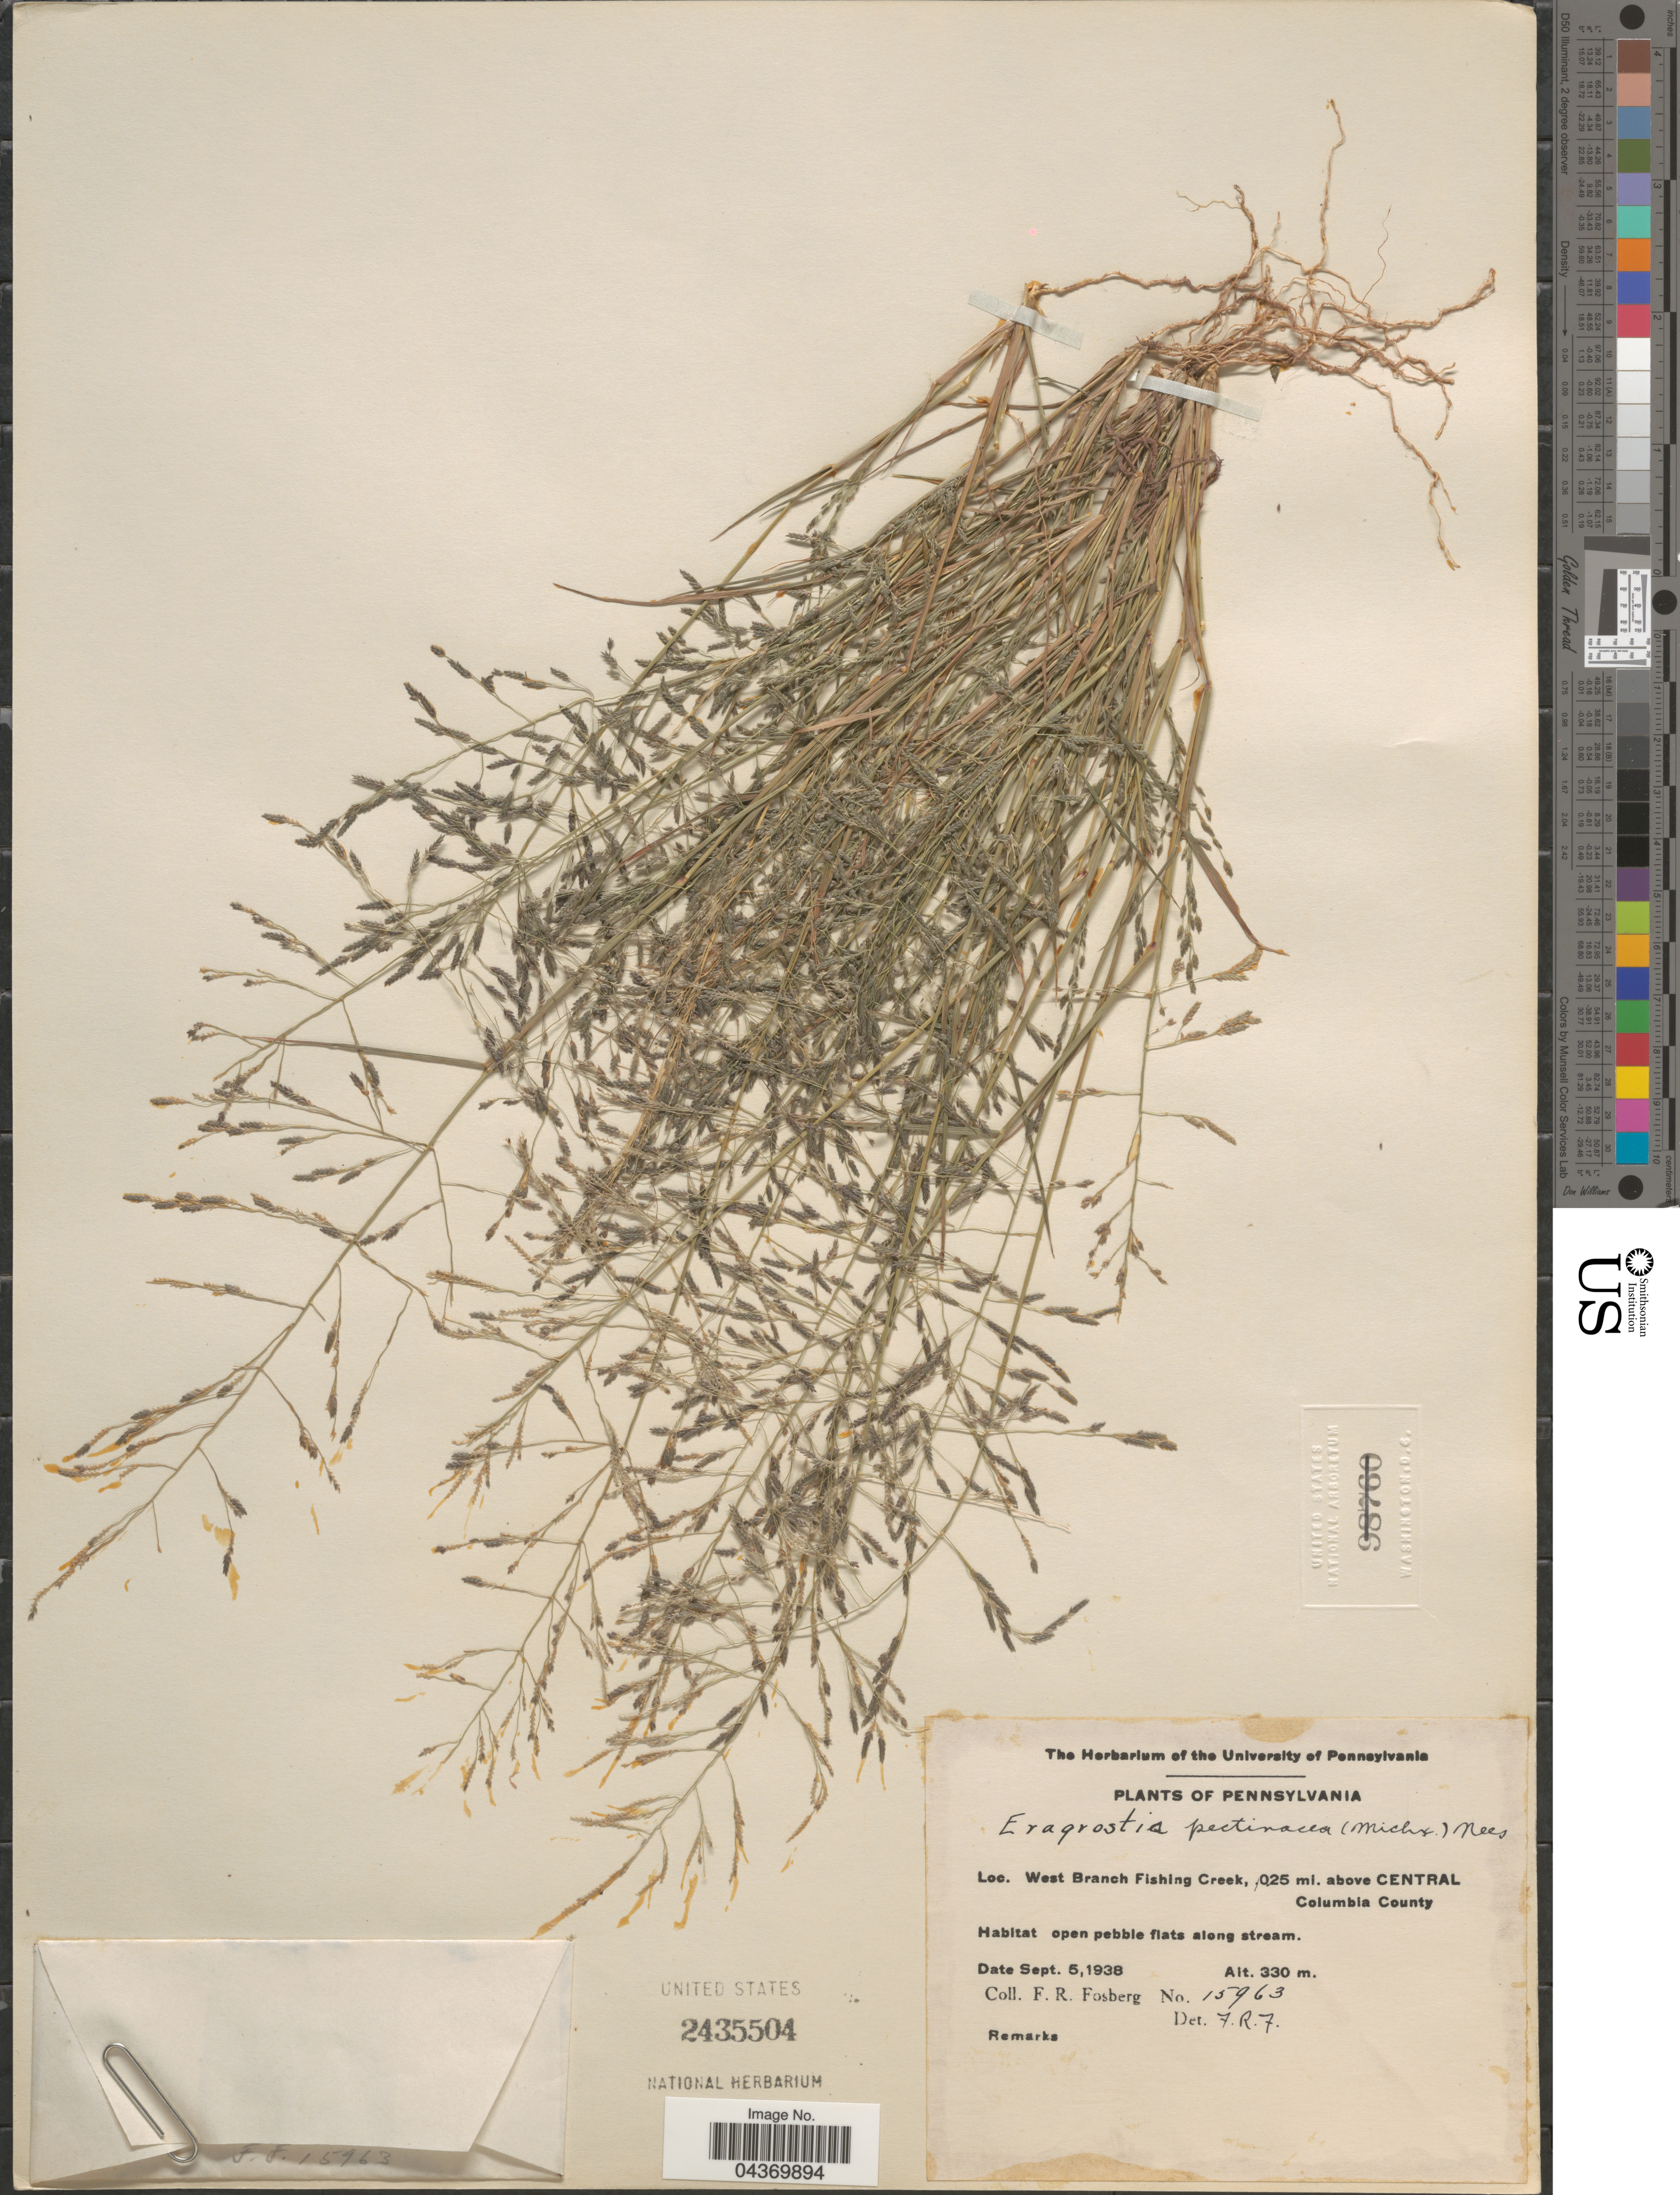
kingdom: Plantae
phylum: Tracheophyta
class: Liliopsida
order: Poales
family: Poaceae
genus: Eragrostis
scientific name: Eragrostis pectinacea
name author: (Michx.) Nees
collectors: F. R. Fosberg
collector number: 15963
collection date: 1938-09-05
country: United States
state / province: Pennsylvania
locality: West Branch Fishing Creek, 0.25 mi. above Central Columbia County.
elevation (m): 330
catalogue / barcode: US 2435504